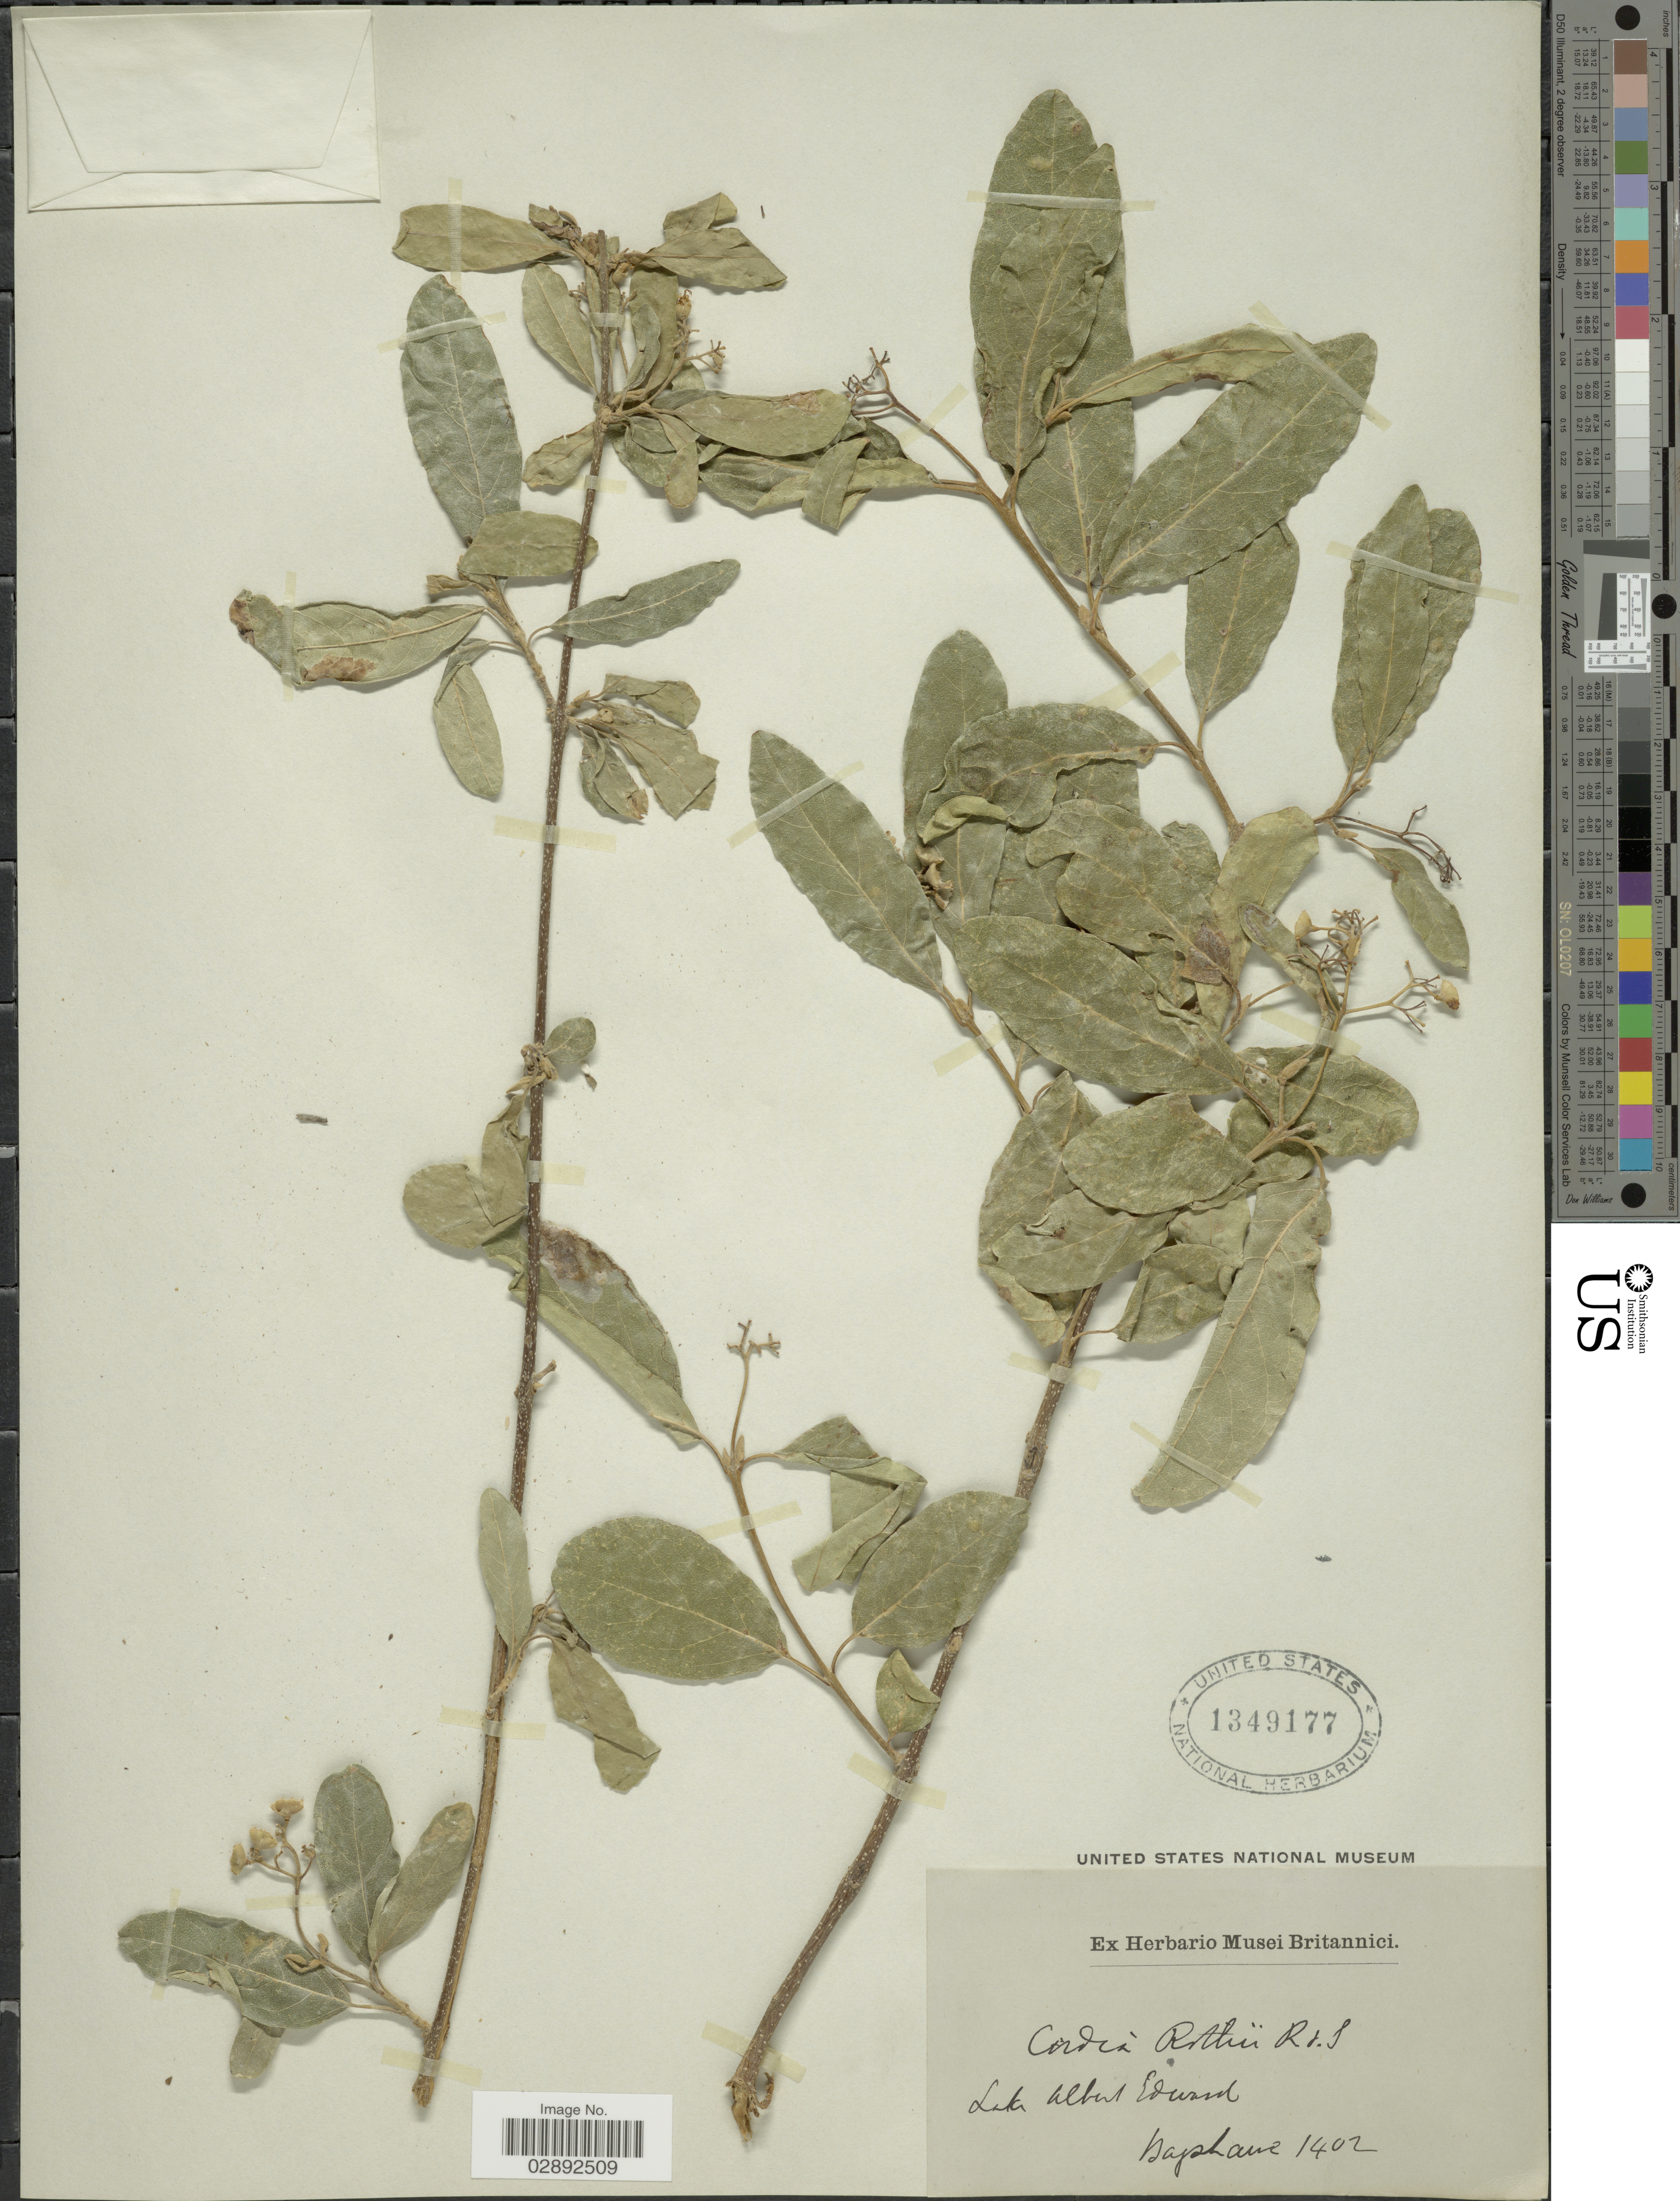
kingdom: Plantae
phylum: Tracheophyta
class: Magnoliopsida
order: Boraginales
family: Cordiaceae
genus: Cordia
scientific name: Cordia rothii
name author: Roem. & Schult.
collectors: Bagshawe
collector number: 1402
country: Uganda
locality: Lake Albert Eduard.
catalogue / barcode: US 1349177